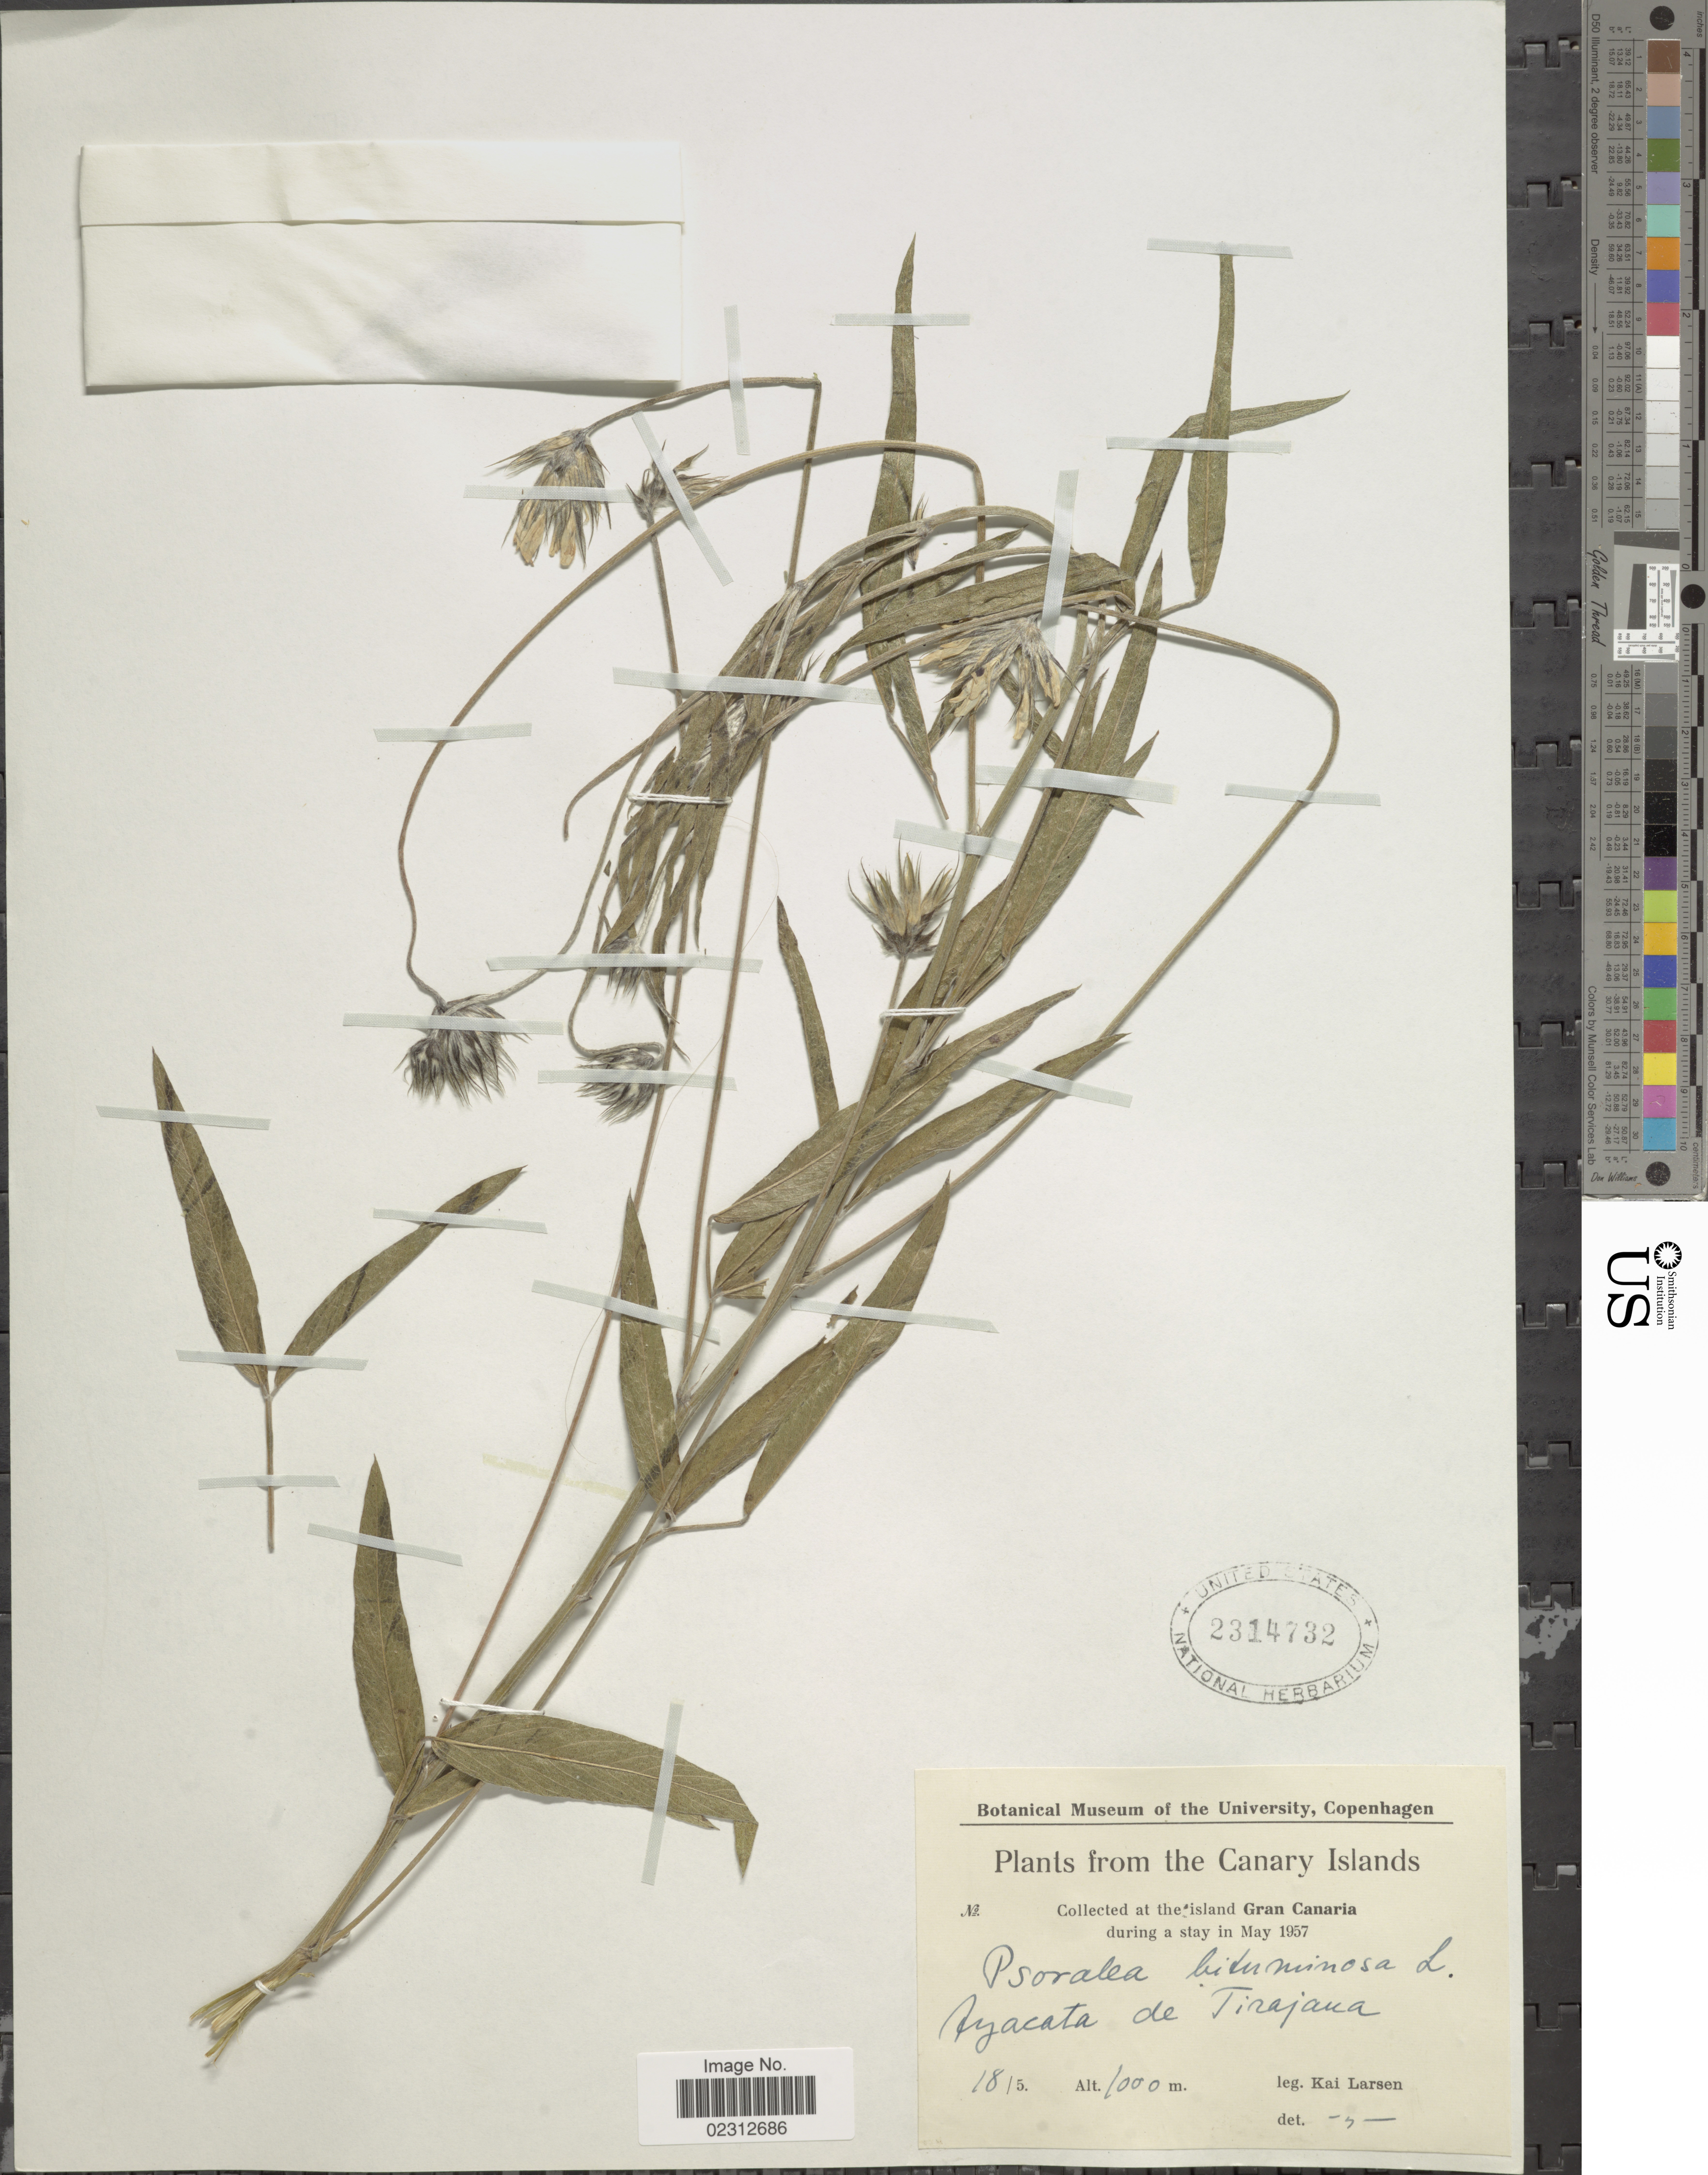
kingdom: Plantae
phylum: Tracheophyta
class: Magnoliopsida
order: Fabales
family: Fabaceae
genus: Bituminaria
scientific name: Bituminaria bituminosa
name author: (L.) C.H. Stirt.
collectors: K. Larsen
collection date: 1815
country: Spain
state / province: Canarias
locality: Gran Canaria, Ayacata de Tirajana (San Bartolomé de Tirajana).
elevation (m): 1000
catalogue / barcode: US 2314732